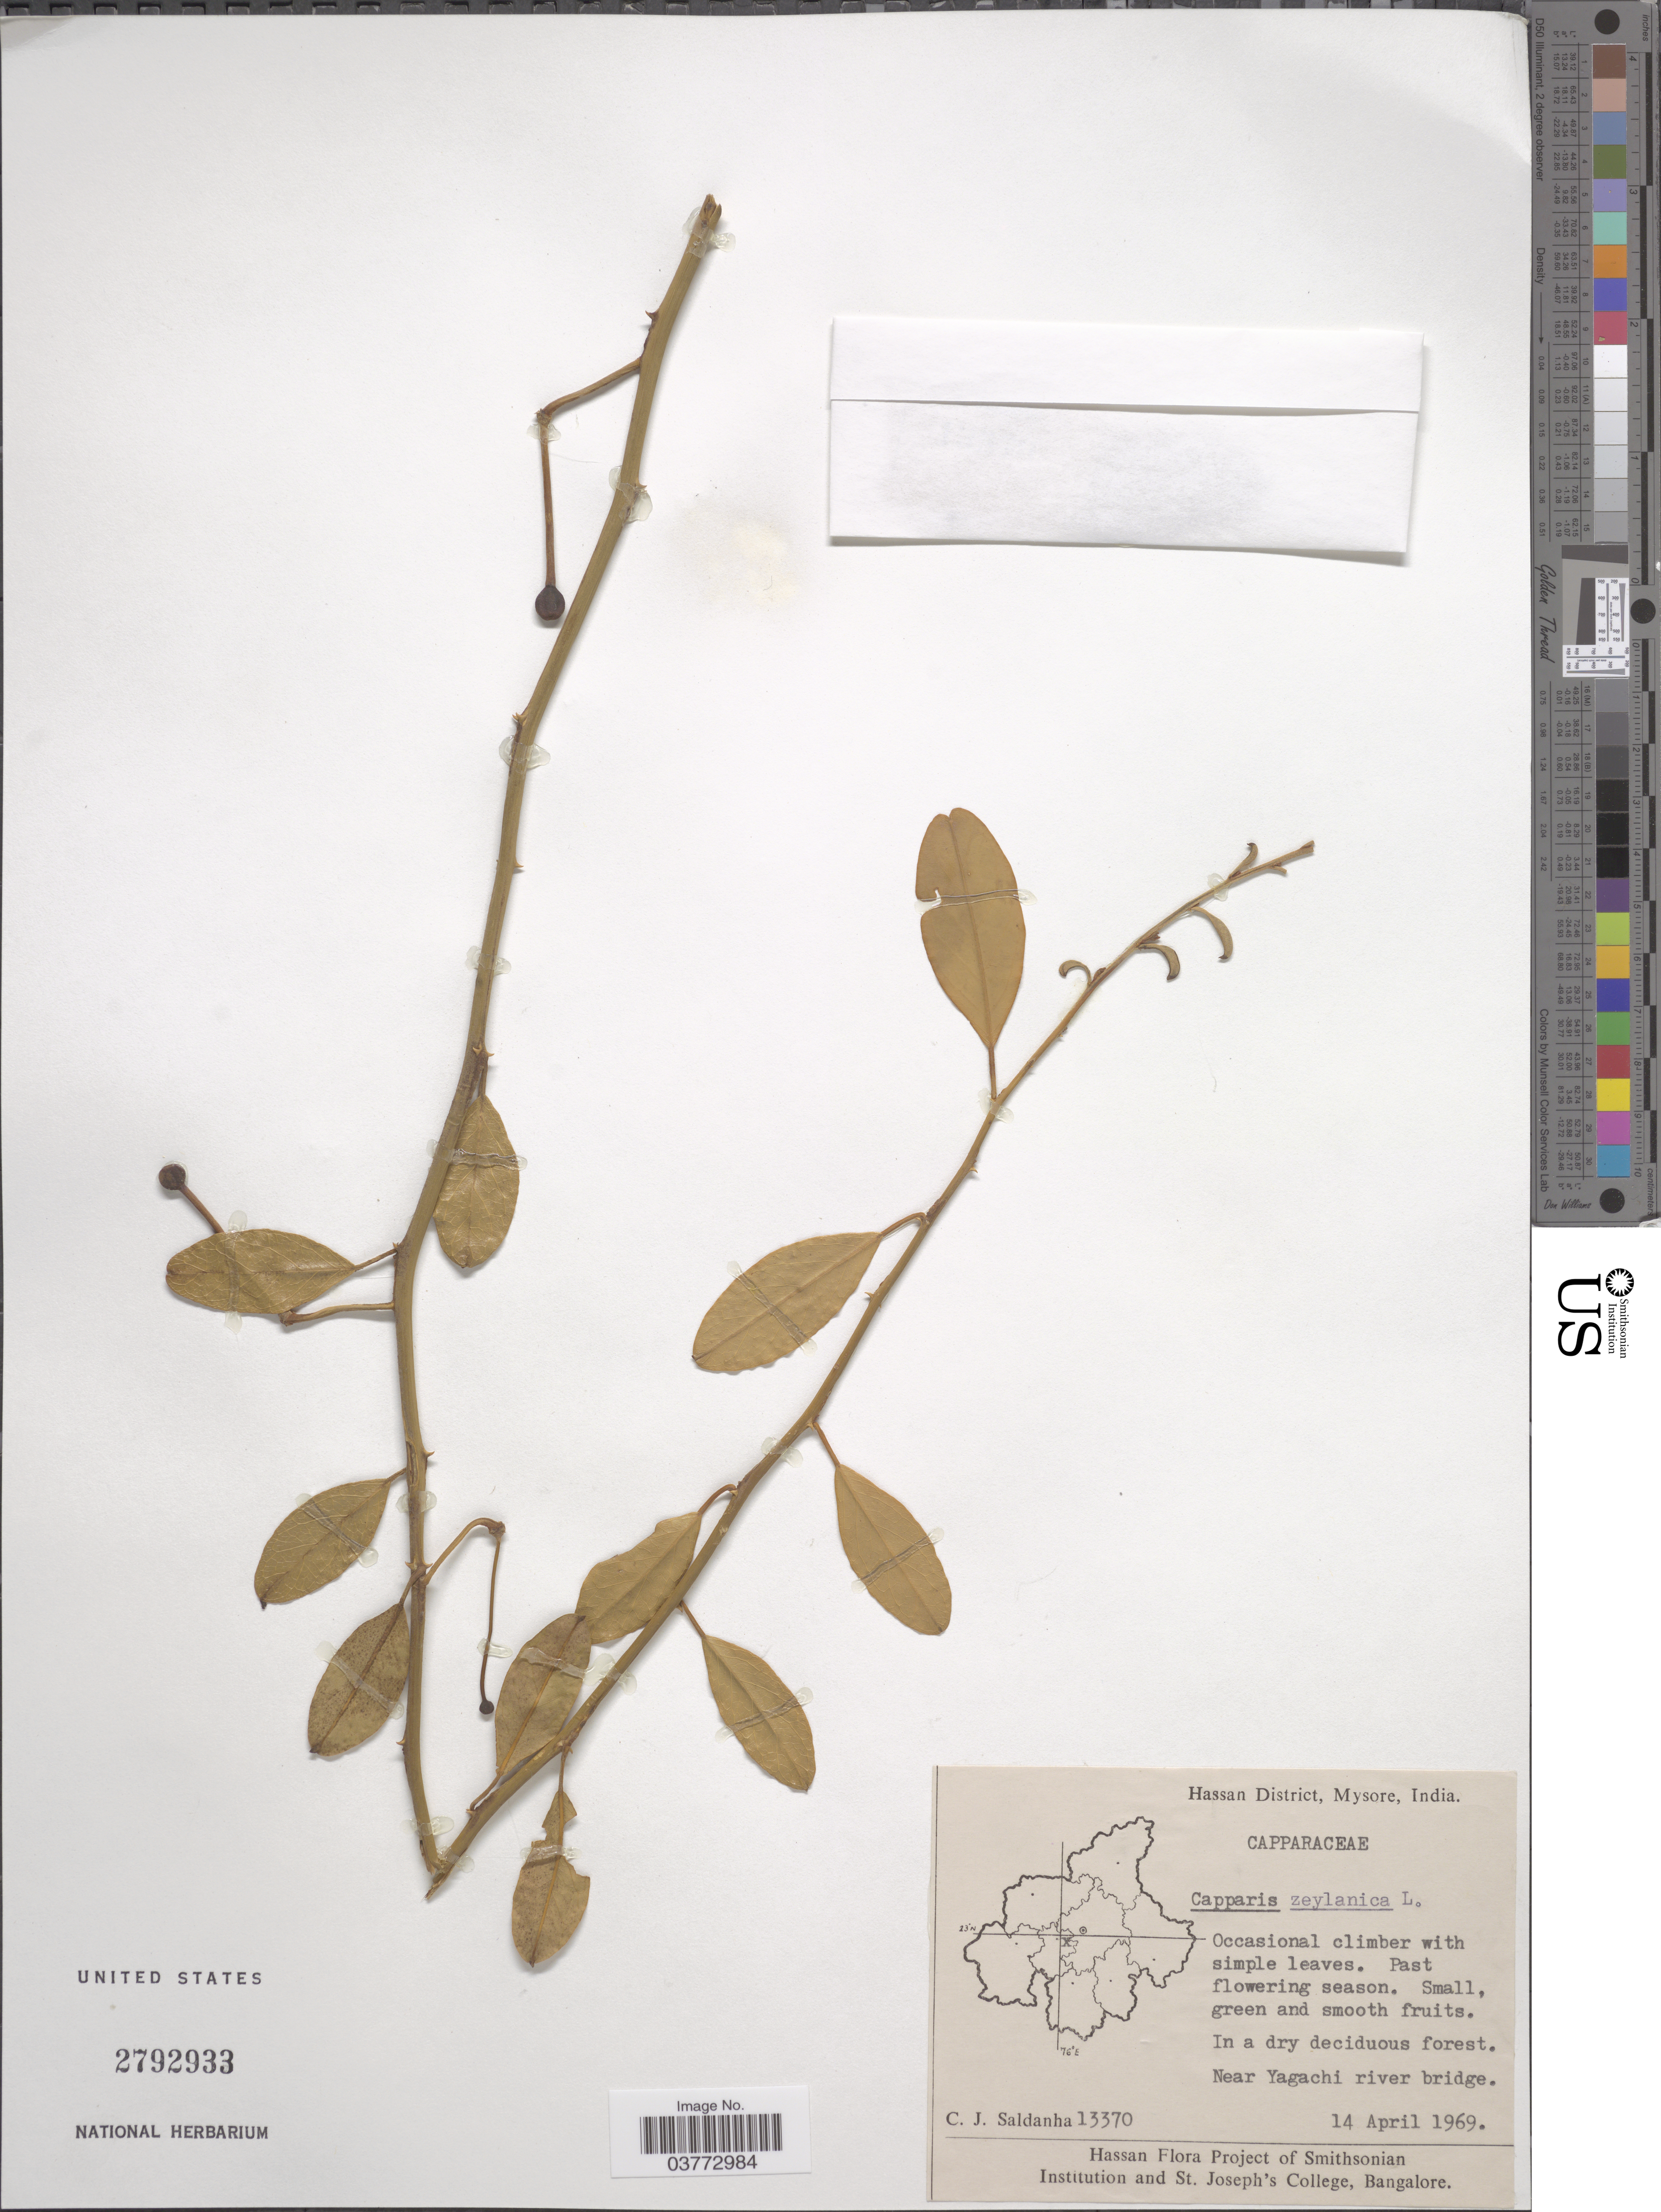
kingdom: Plantae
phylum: Tracheophyta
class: Magnoliopsida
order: Brassicales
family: Capparaceae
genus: Capparis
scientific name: Capparis zeylanica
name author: L.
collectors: C. J. Saldanha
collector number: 13370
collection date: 1969-04-14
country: India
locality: Hassan District, Mysore. Near Yagachi river bridge.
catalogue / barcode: US 2792933